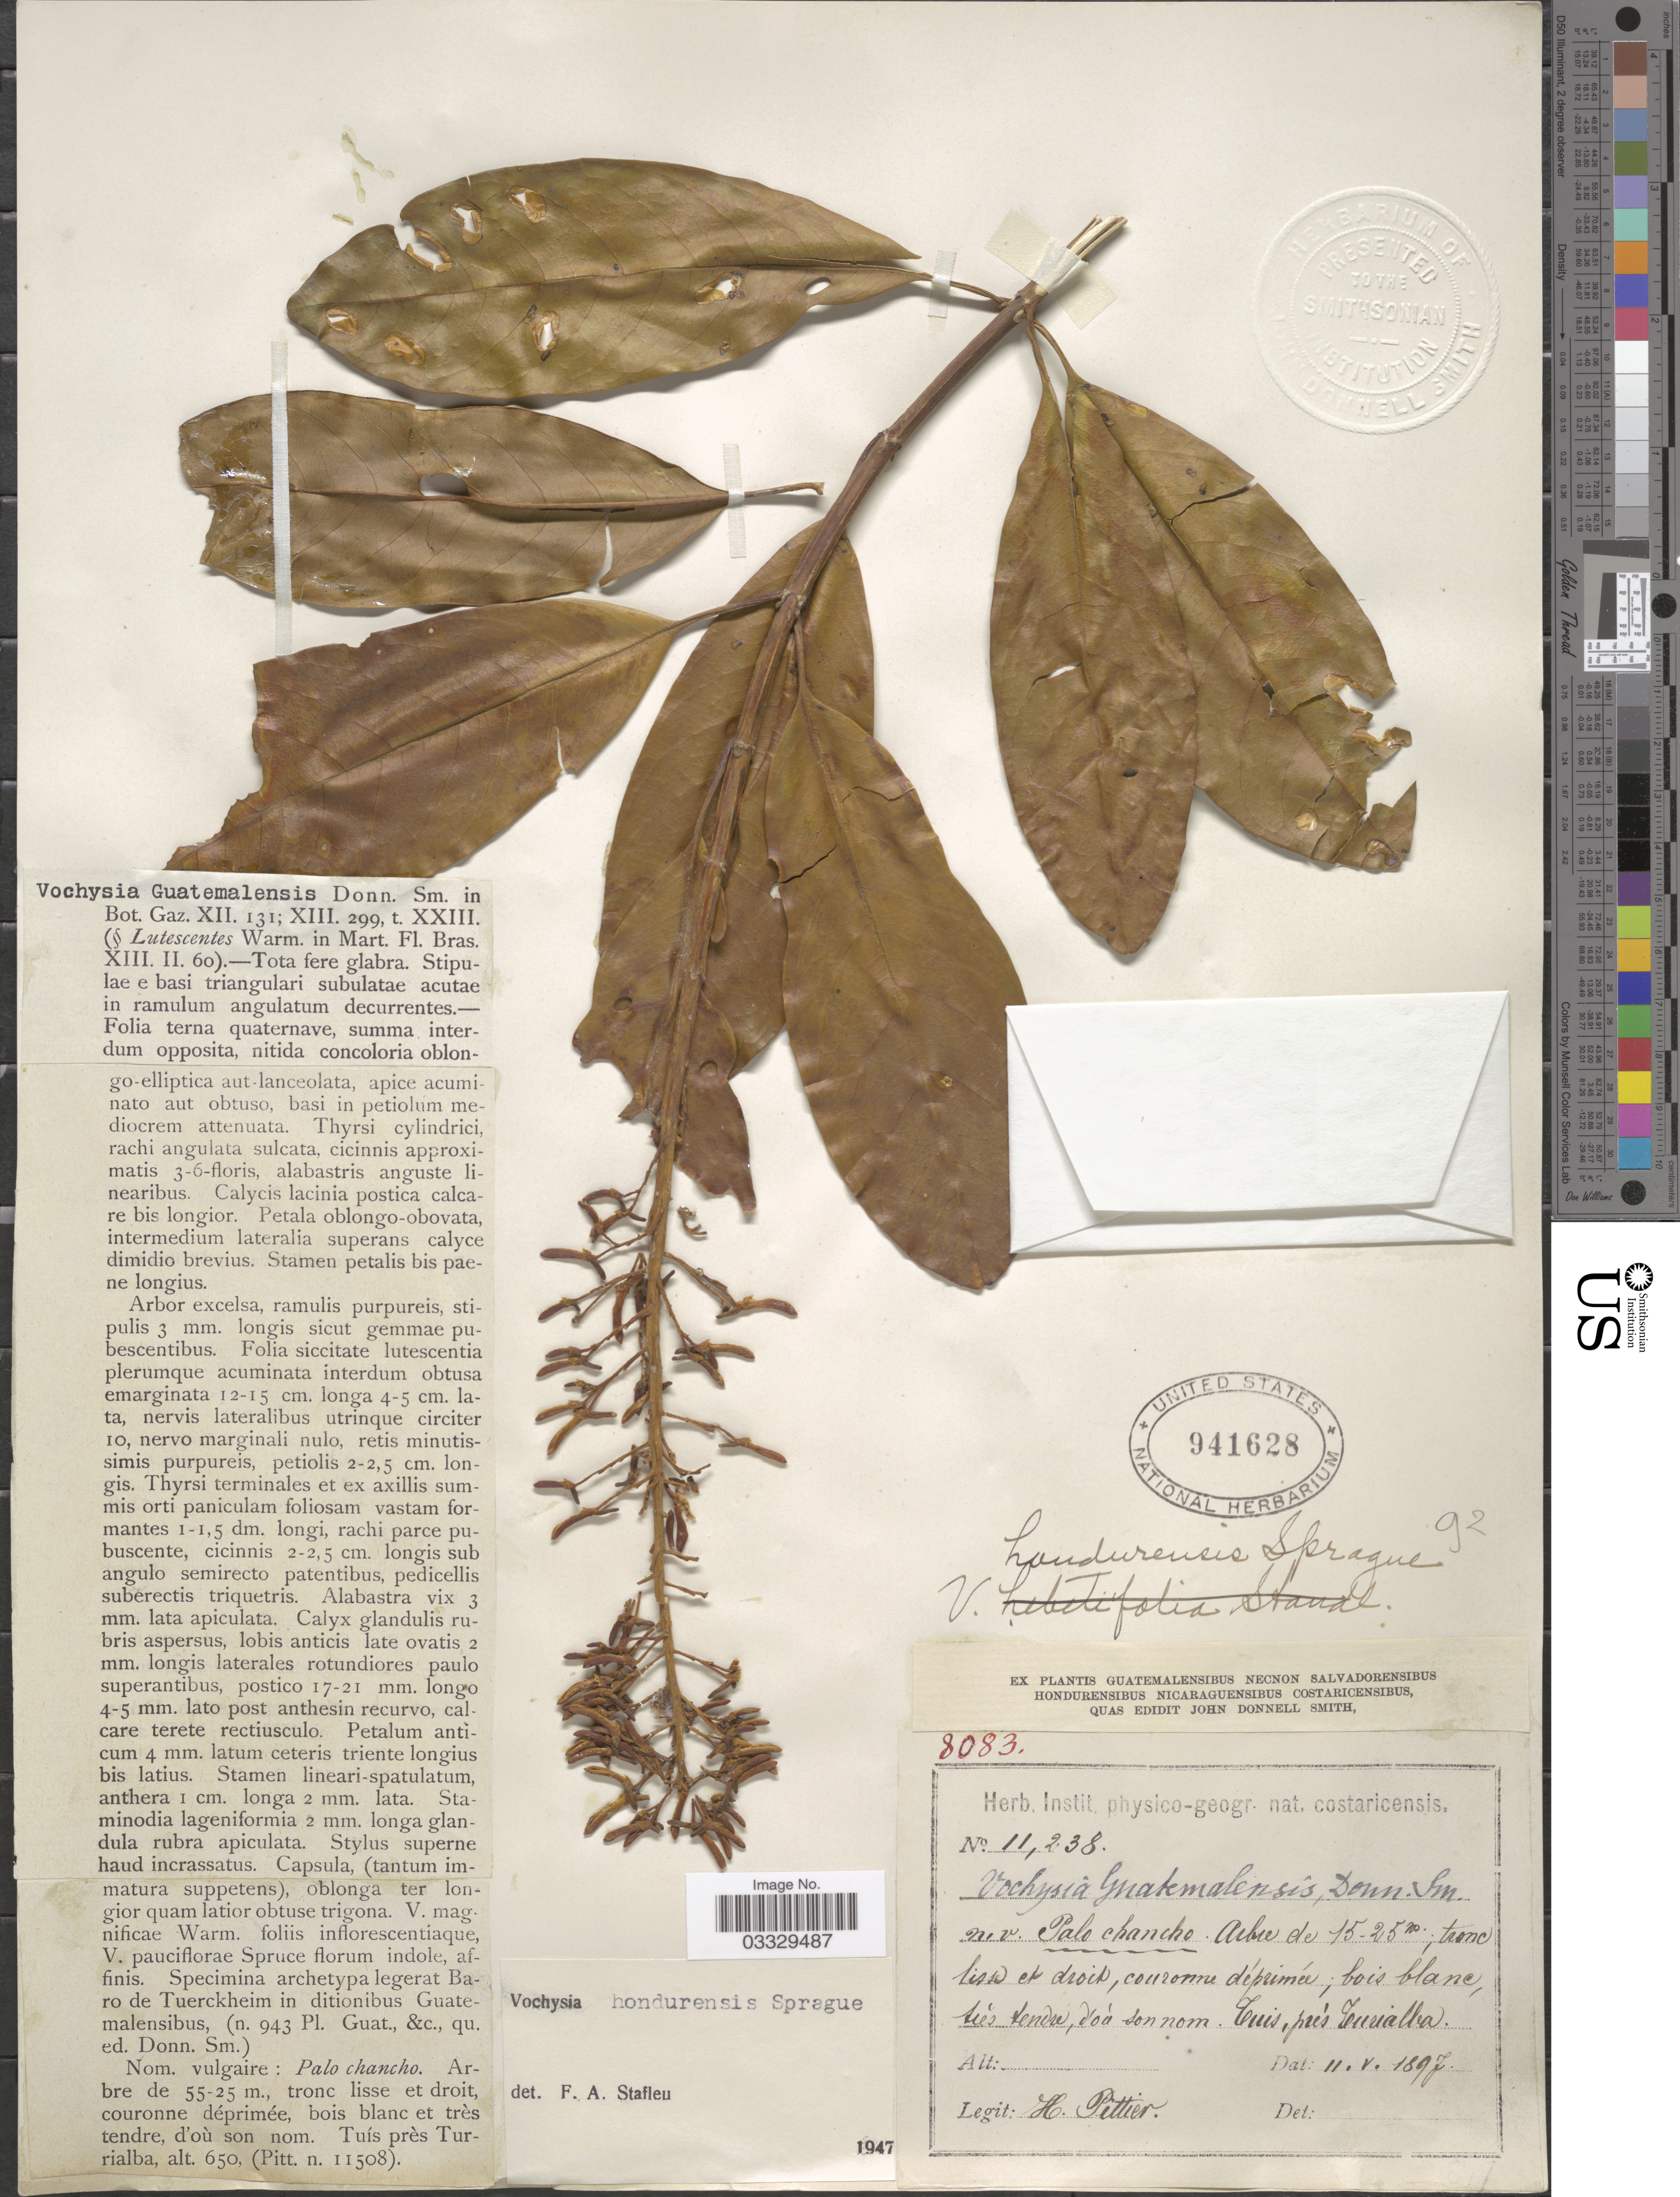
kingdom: Plantae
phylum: Tracheophyta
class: Magnoliopsida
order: Myrtales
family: Vochysiaceae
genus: Vochysia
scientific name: Vochysia hondurensis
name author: Sprague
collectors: H. F. Pittier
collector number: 11238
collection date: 1897-05-11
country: Costa Rica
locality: Tuis, près Turrialba.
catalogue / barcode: US 941628